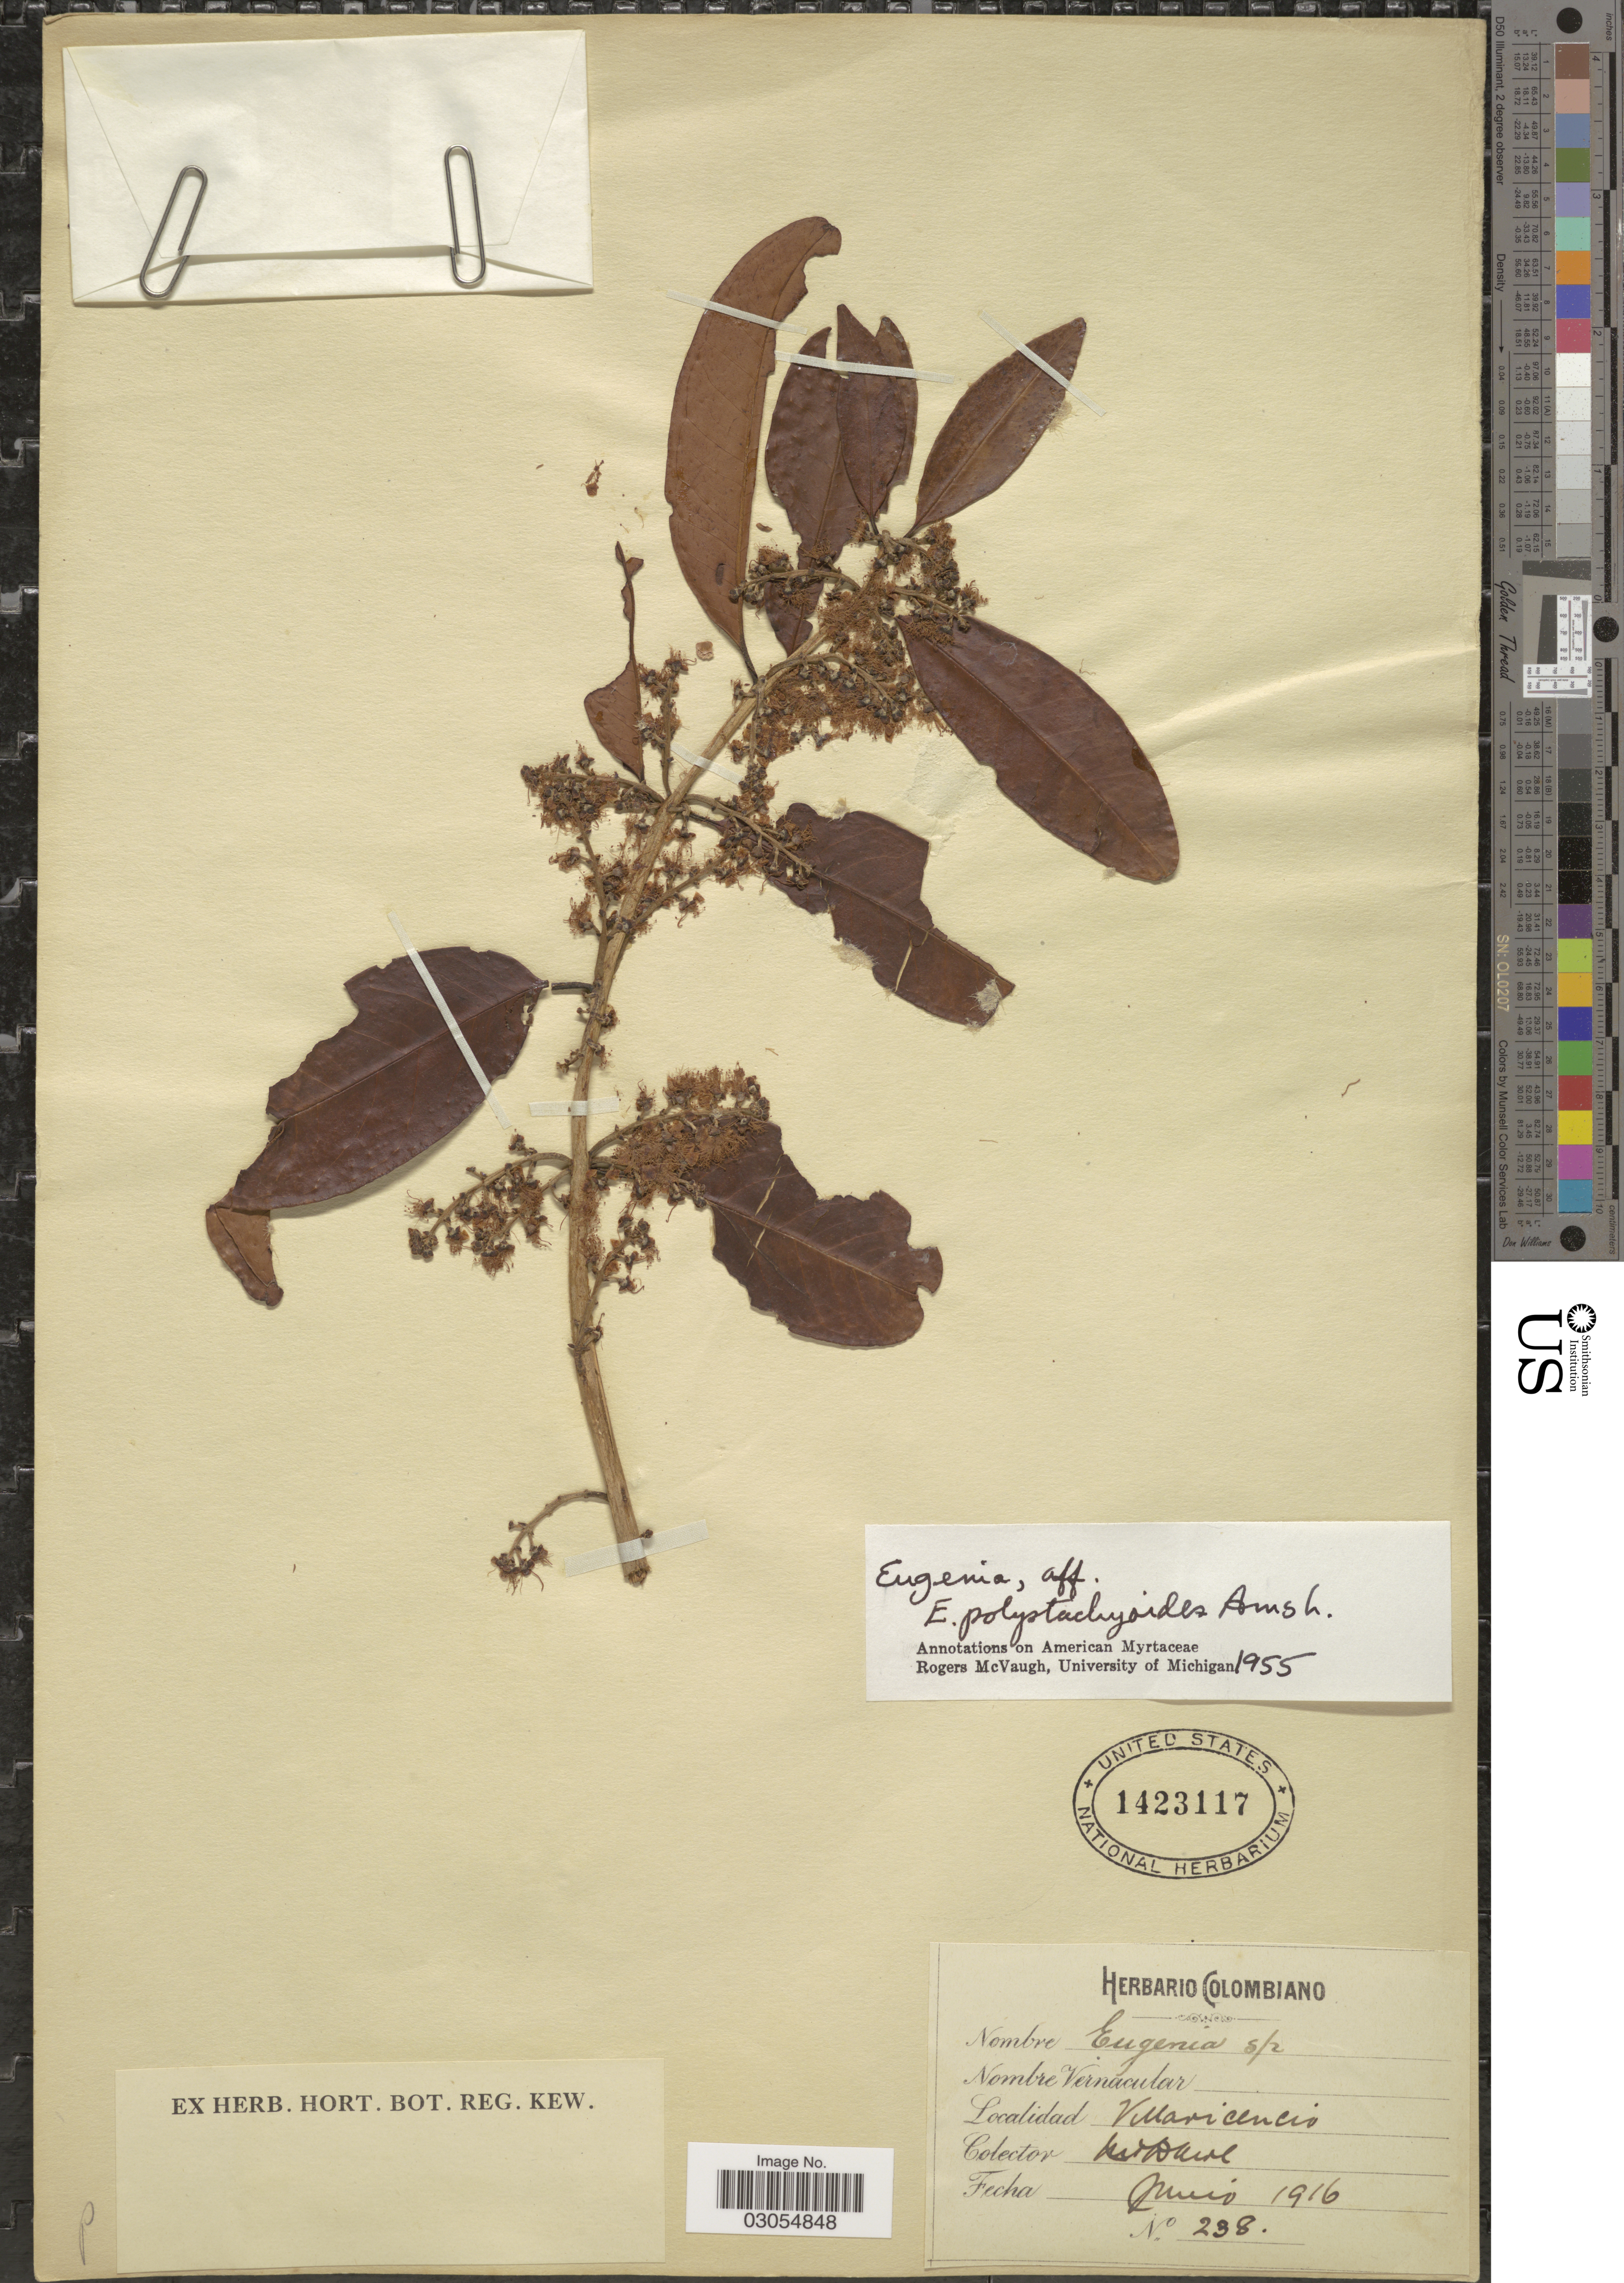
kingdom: Plantae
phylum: Tracheophyta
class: Magnoliopsida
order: Myrtales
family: Myrtaceae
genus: Eugenia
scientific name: Eugenia limbosa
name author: O. Berg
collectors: M. T. Dawe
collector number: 238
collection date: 1916-06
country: Colombia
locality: Villavicencio.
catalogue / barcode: US 1423117